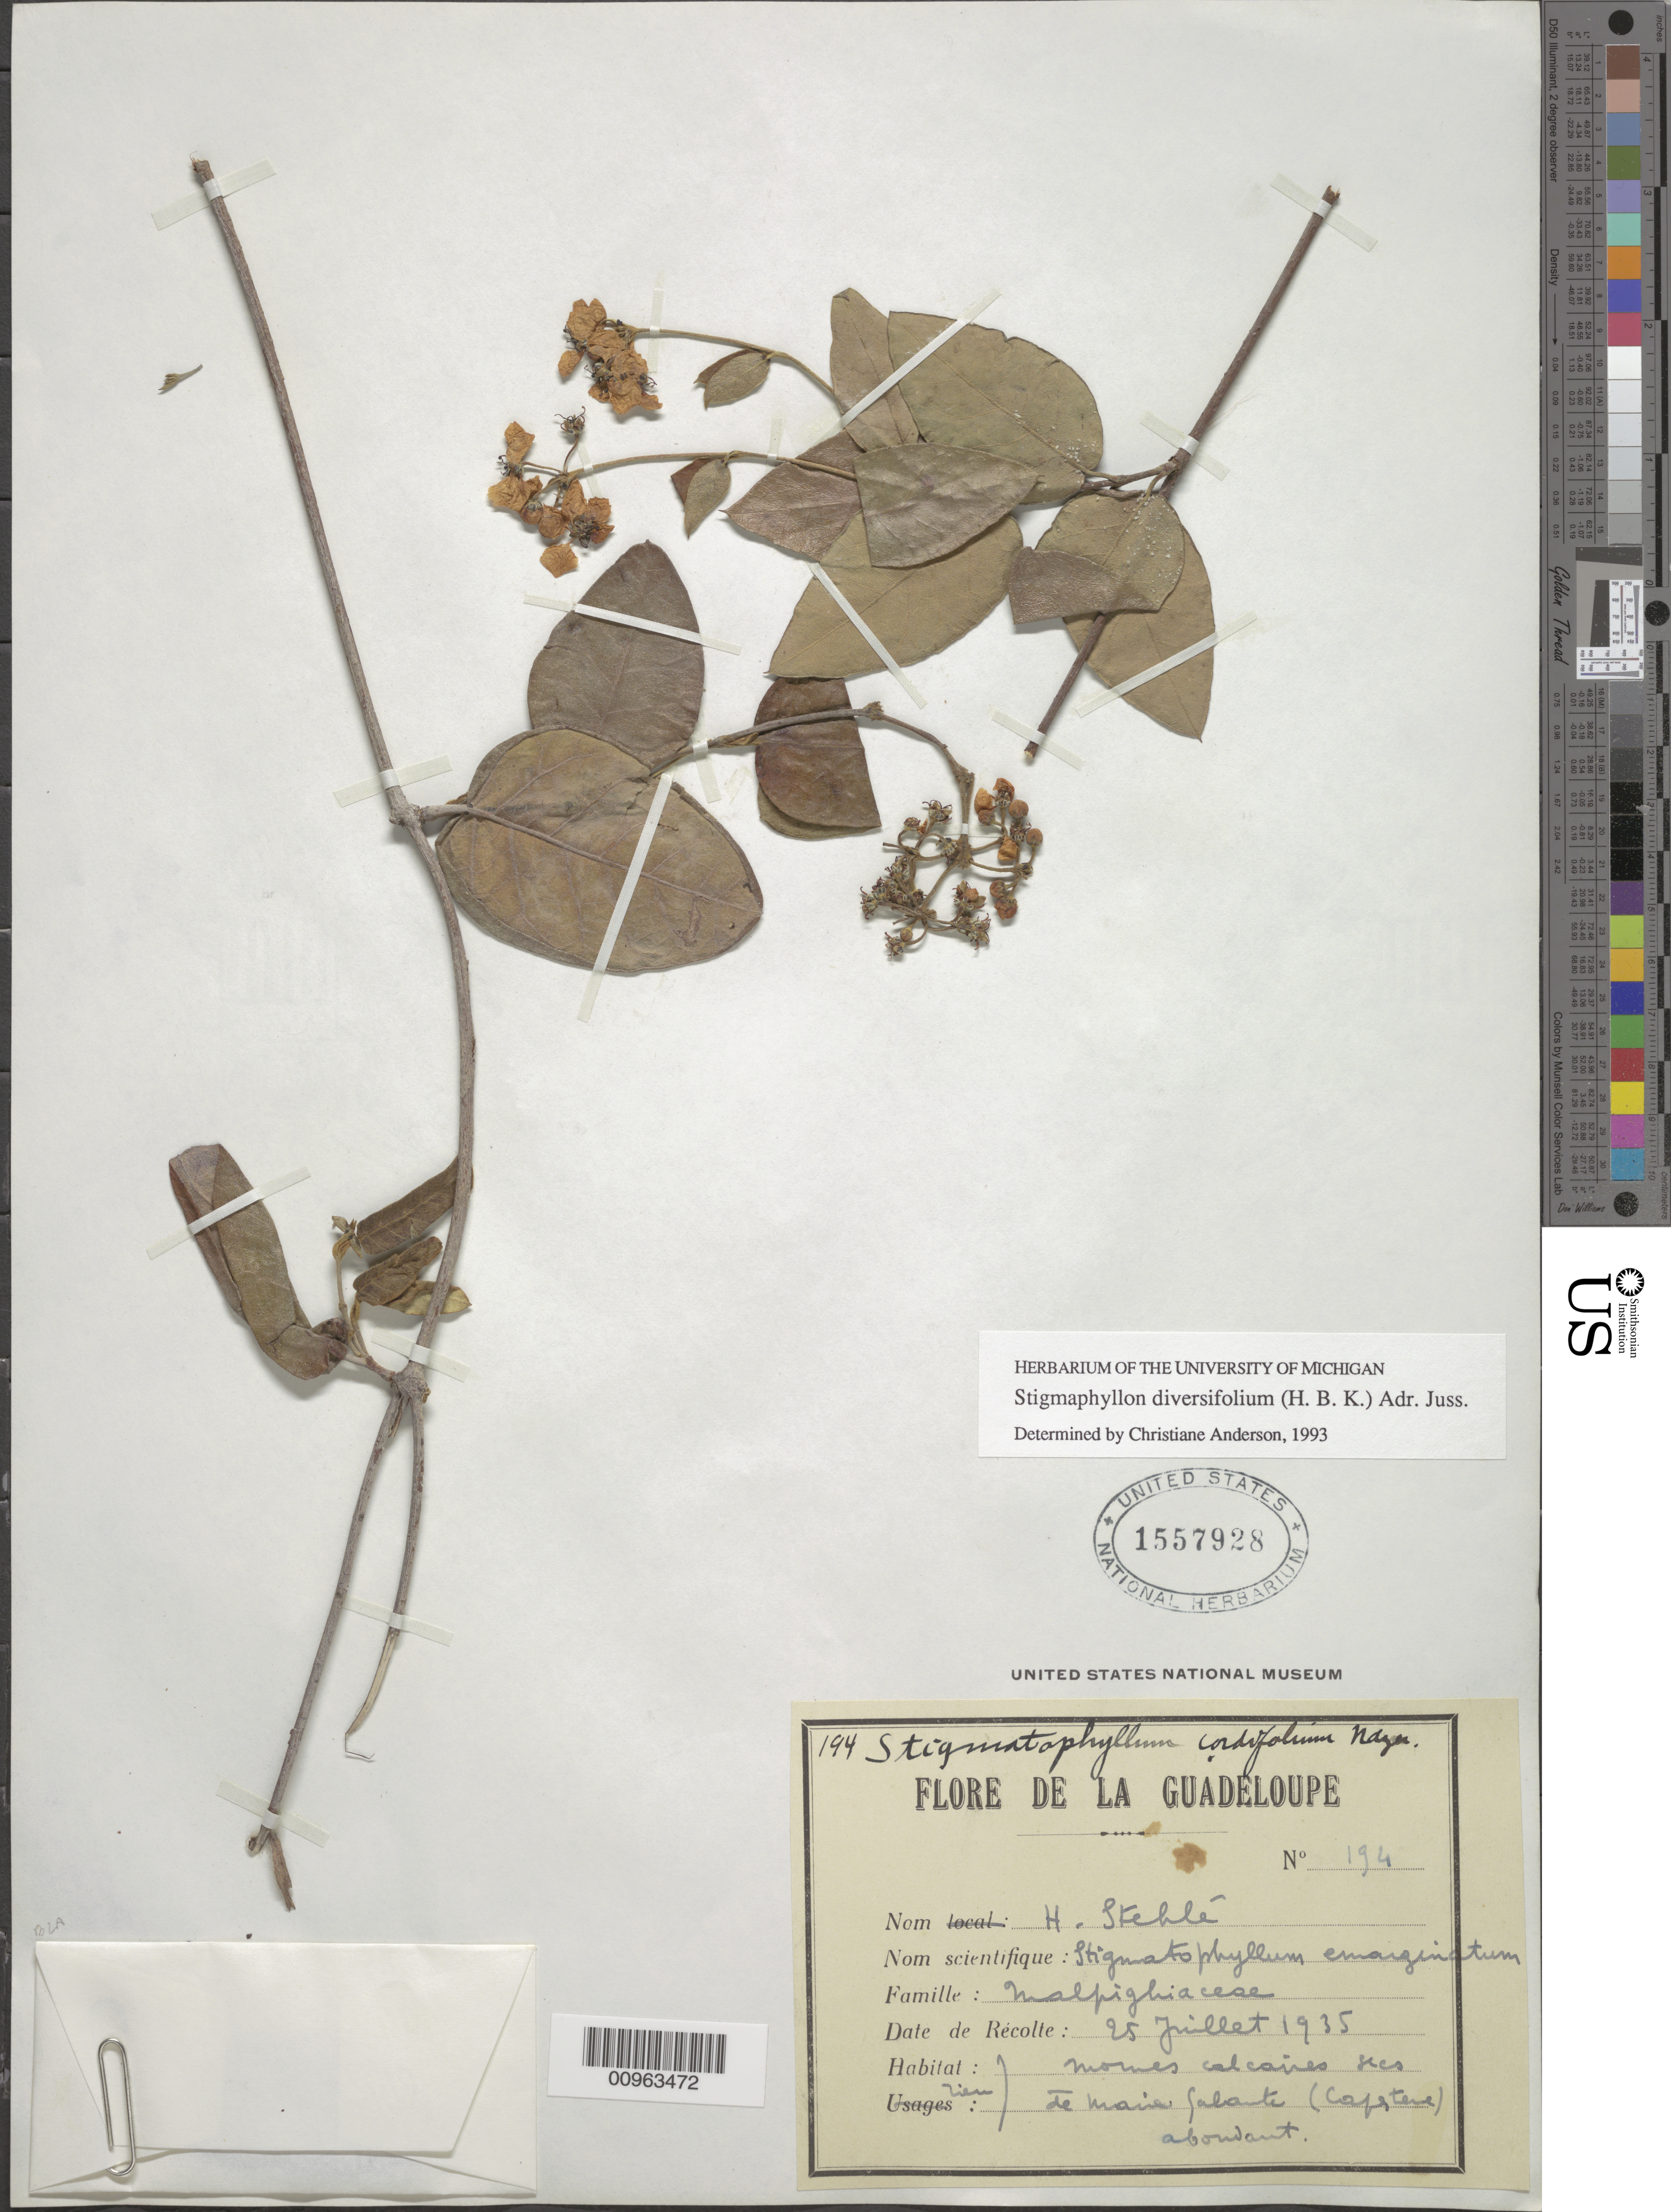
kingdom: Plantae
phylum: Tracheophyta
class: Magnoliopsida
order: Malpighiales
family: Malpighiaceae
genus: Stigmaphyllon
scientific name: Stigmaphyllon diversifolium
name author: (Kunth) A. Juss.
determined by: Anderson, C.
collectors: H. Stehlé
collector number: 194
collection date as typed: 25 Jul 1935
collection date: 1935-07-25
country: Guadeloupe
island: Marie Galante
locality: Cafetere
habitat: Mornes calcaires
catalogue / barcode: US 1557928